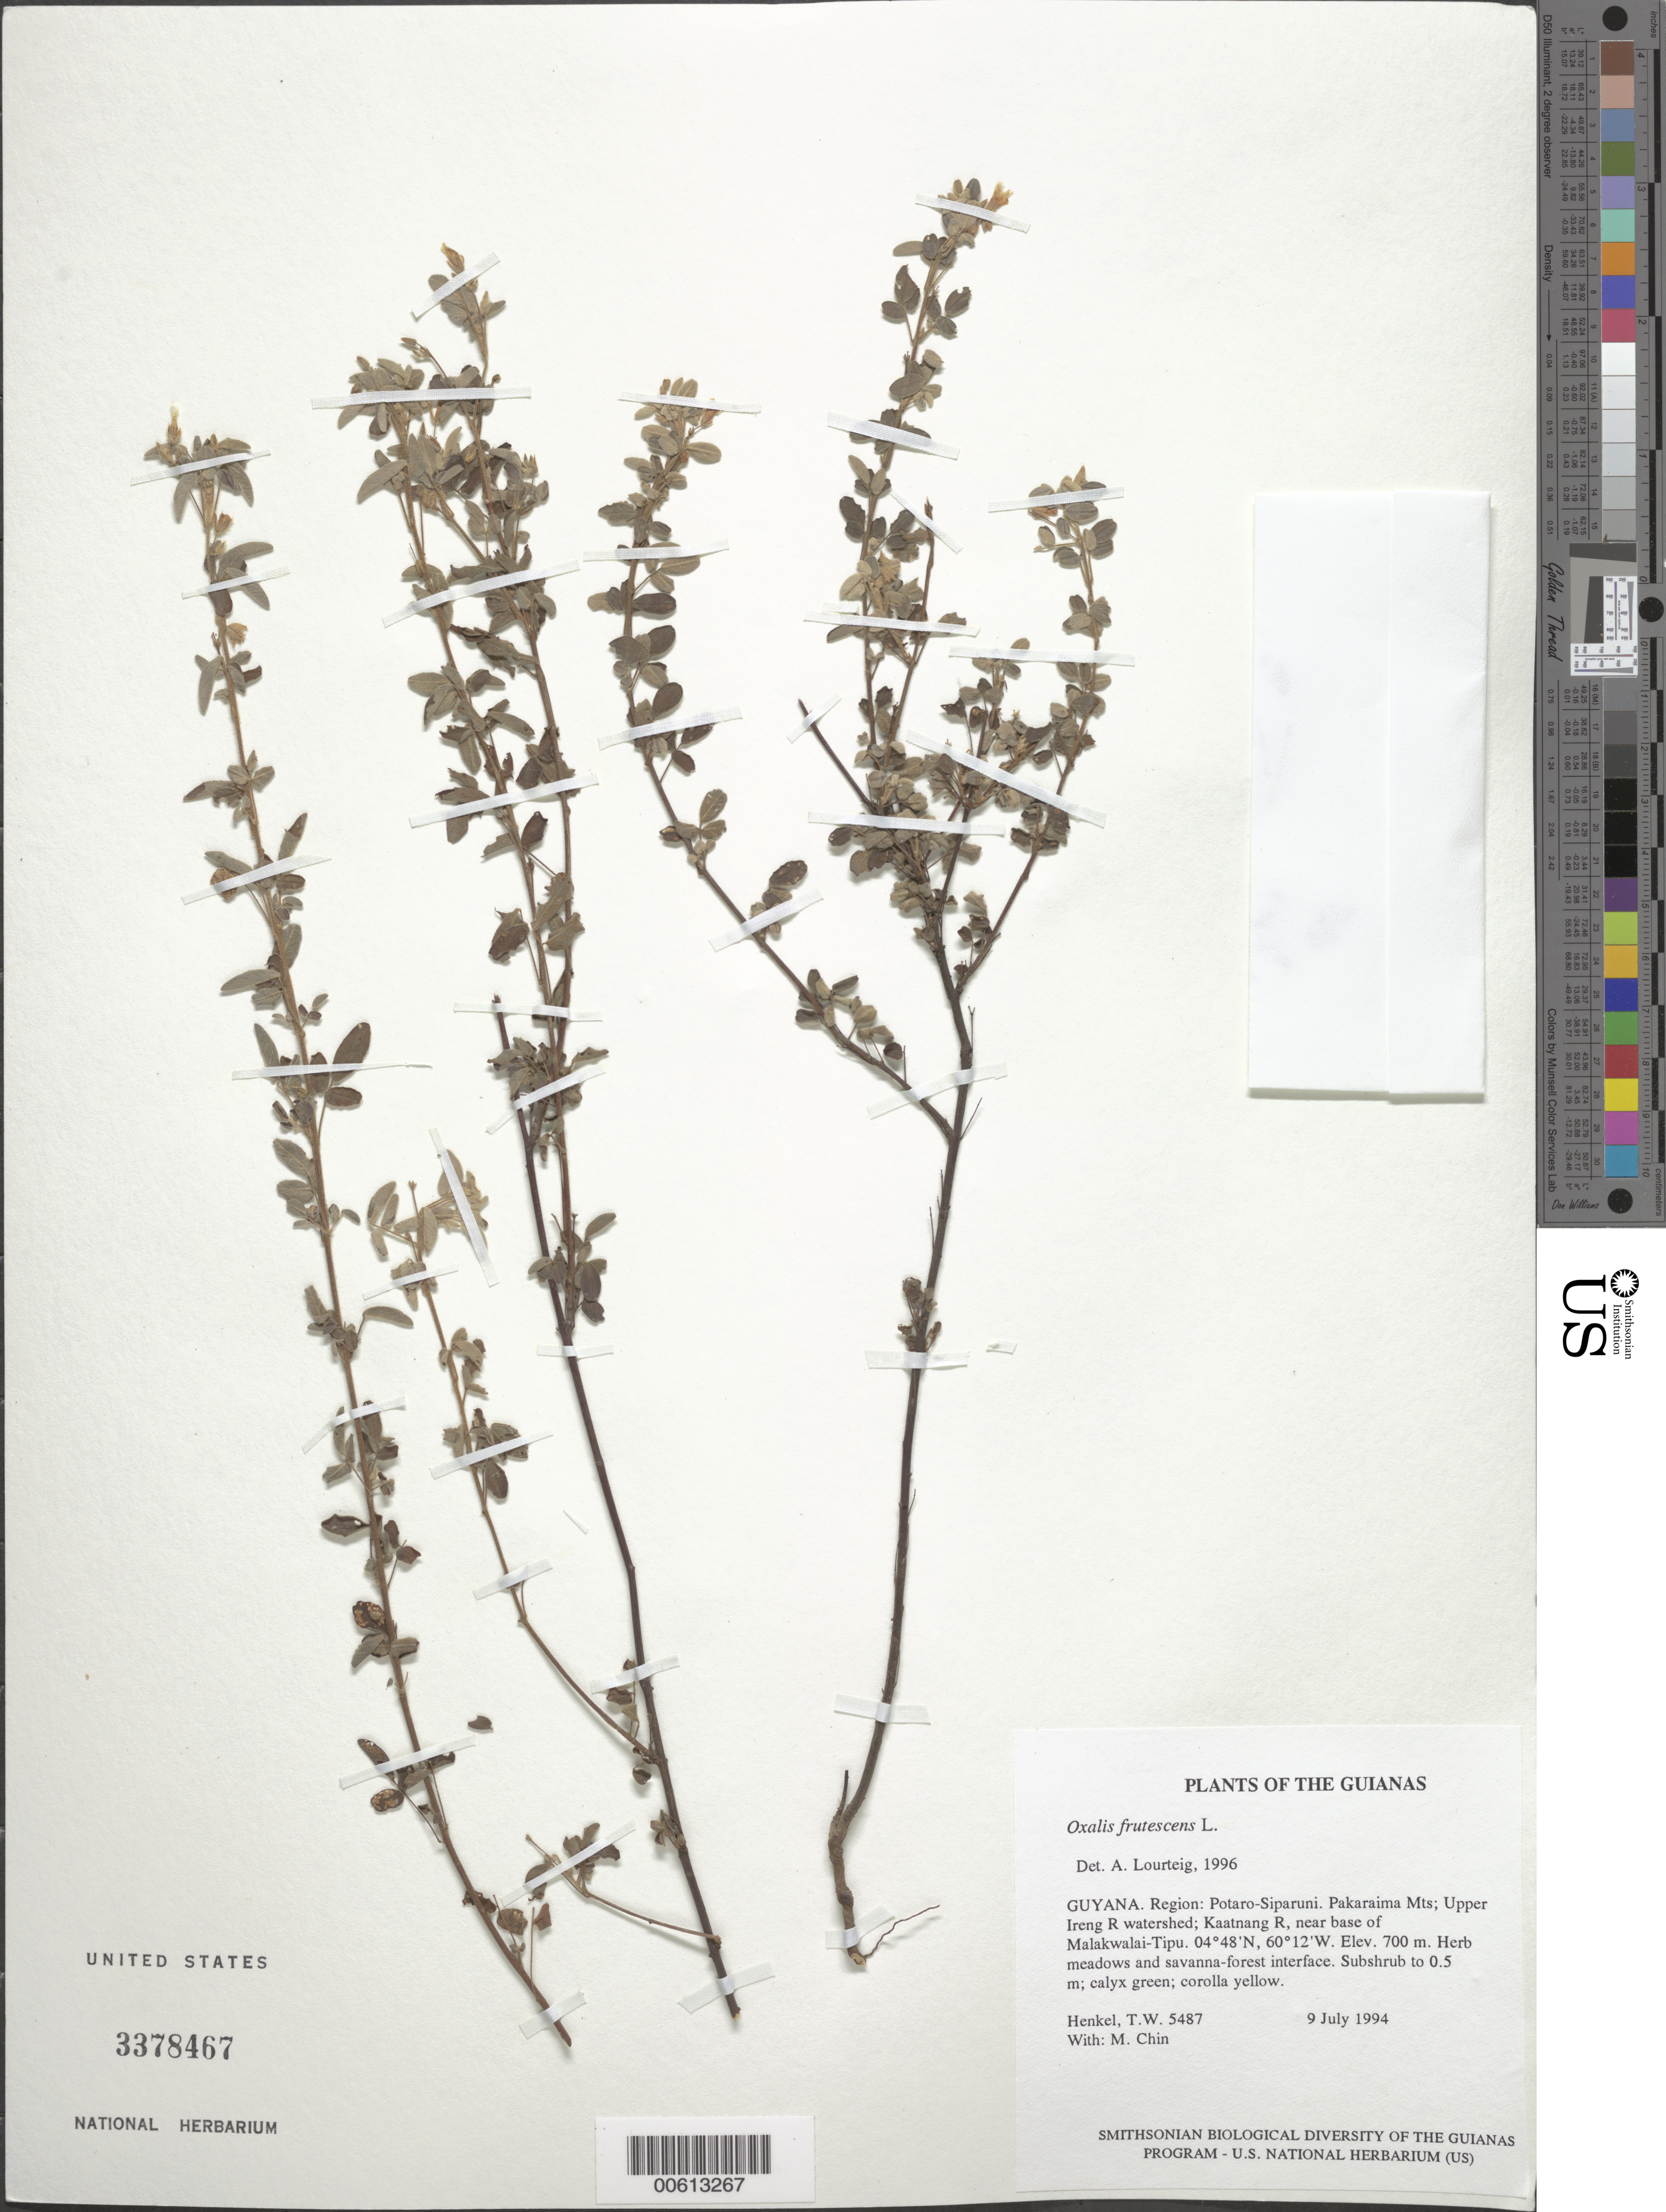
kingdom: Plantae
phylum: Tracheophyta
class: Magnoliopsida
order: Oxalidales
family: Oxalidaceae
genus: Oxalis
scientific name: Oxalis frutescens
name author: L.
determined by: Lourteig, A.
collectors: T. Henkel & M. Chin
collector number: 5487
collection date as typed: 9 July 1994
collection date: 1994-07-09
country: Guyana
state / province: Potaro-Siparuni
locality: Pakaraima Mts; Upper Ireng R watershed; Kaatnang R, near base of Malakwalai-Tipu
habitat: Herb meadows and savanna-forest interface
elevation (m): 700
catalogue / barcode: US 3378467